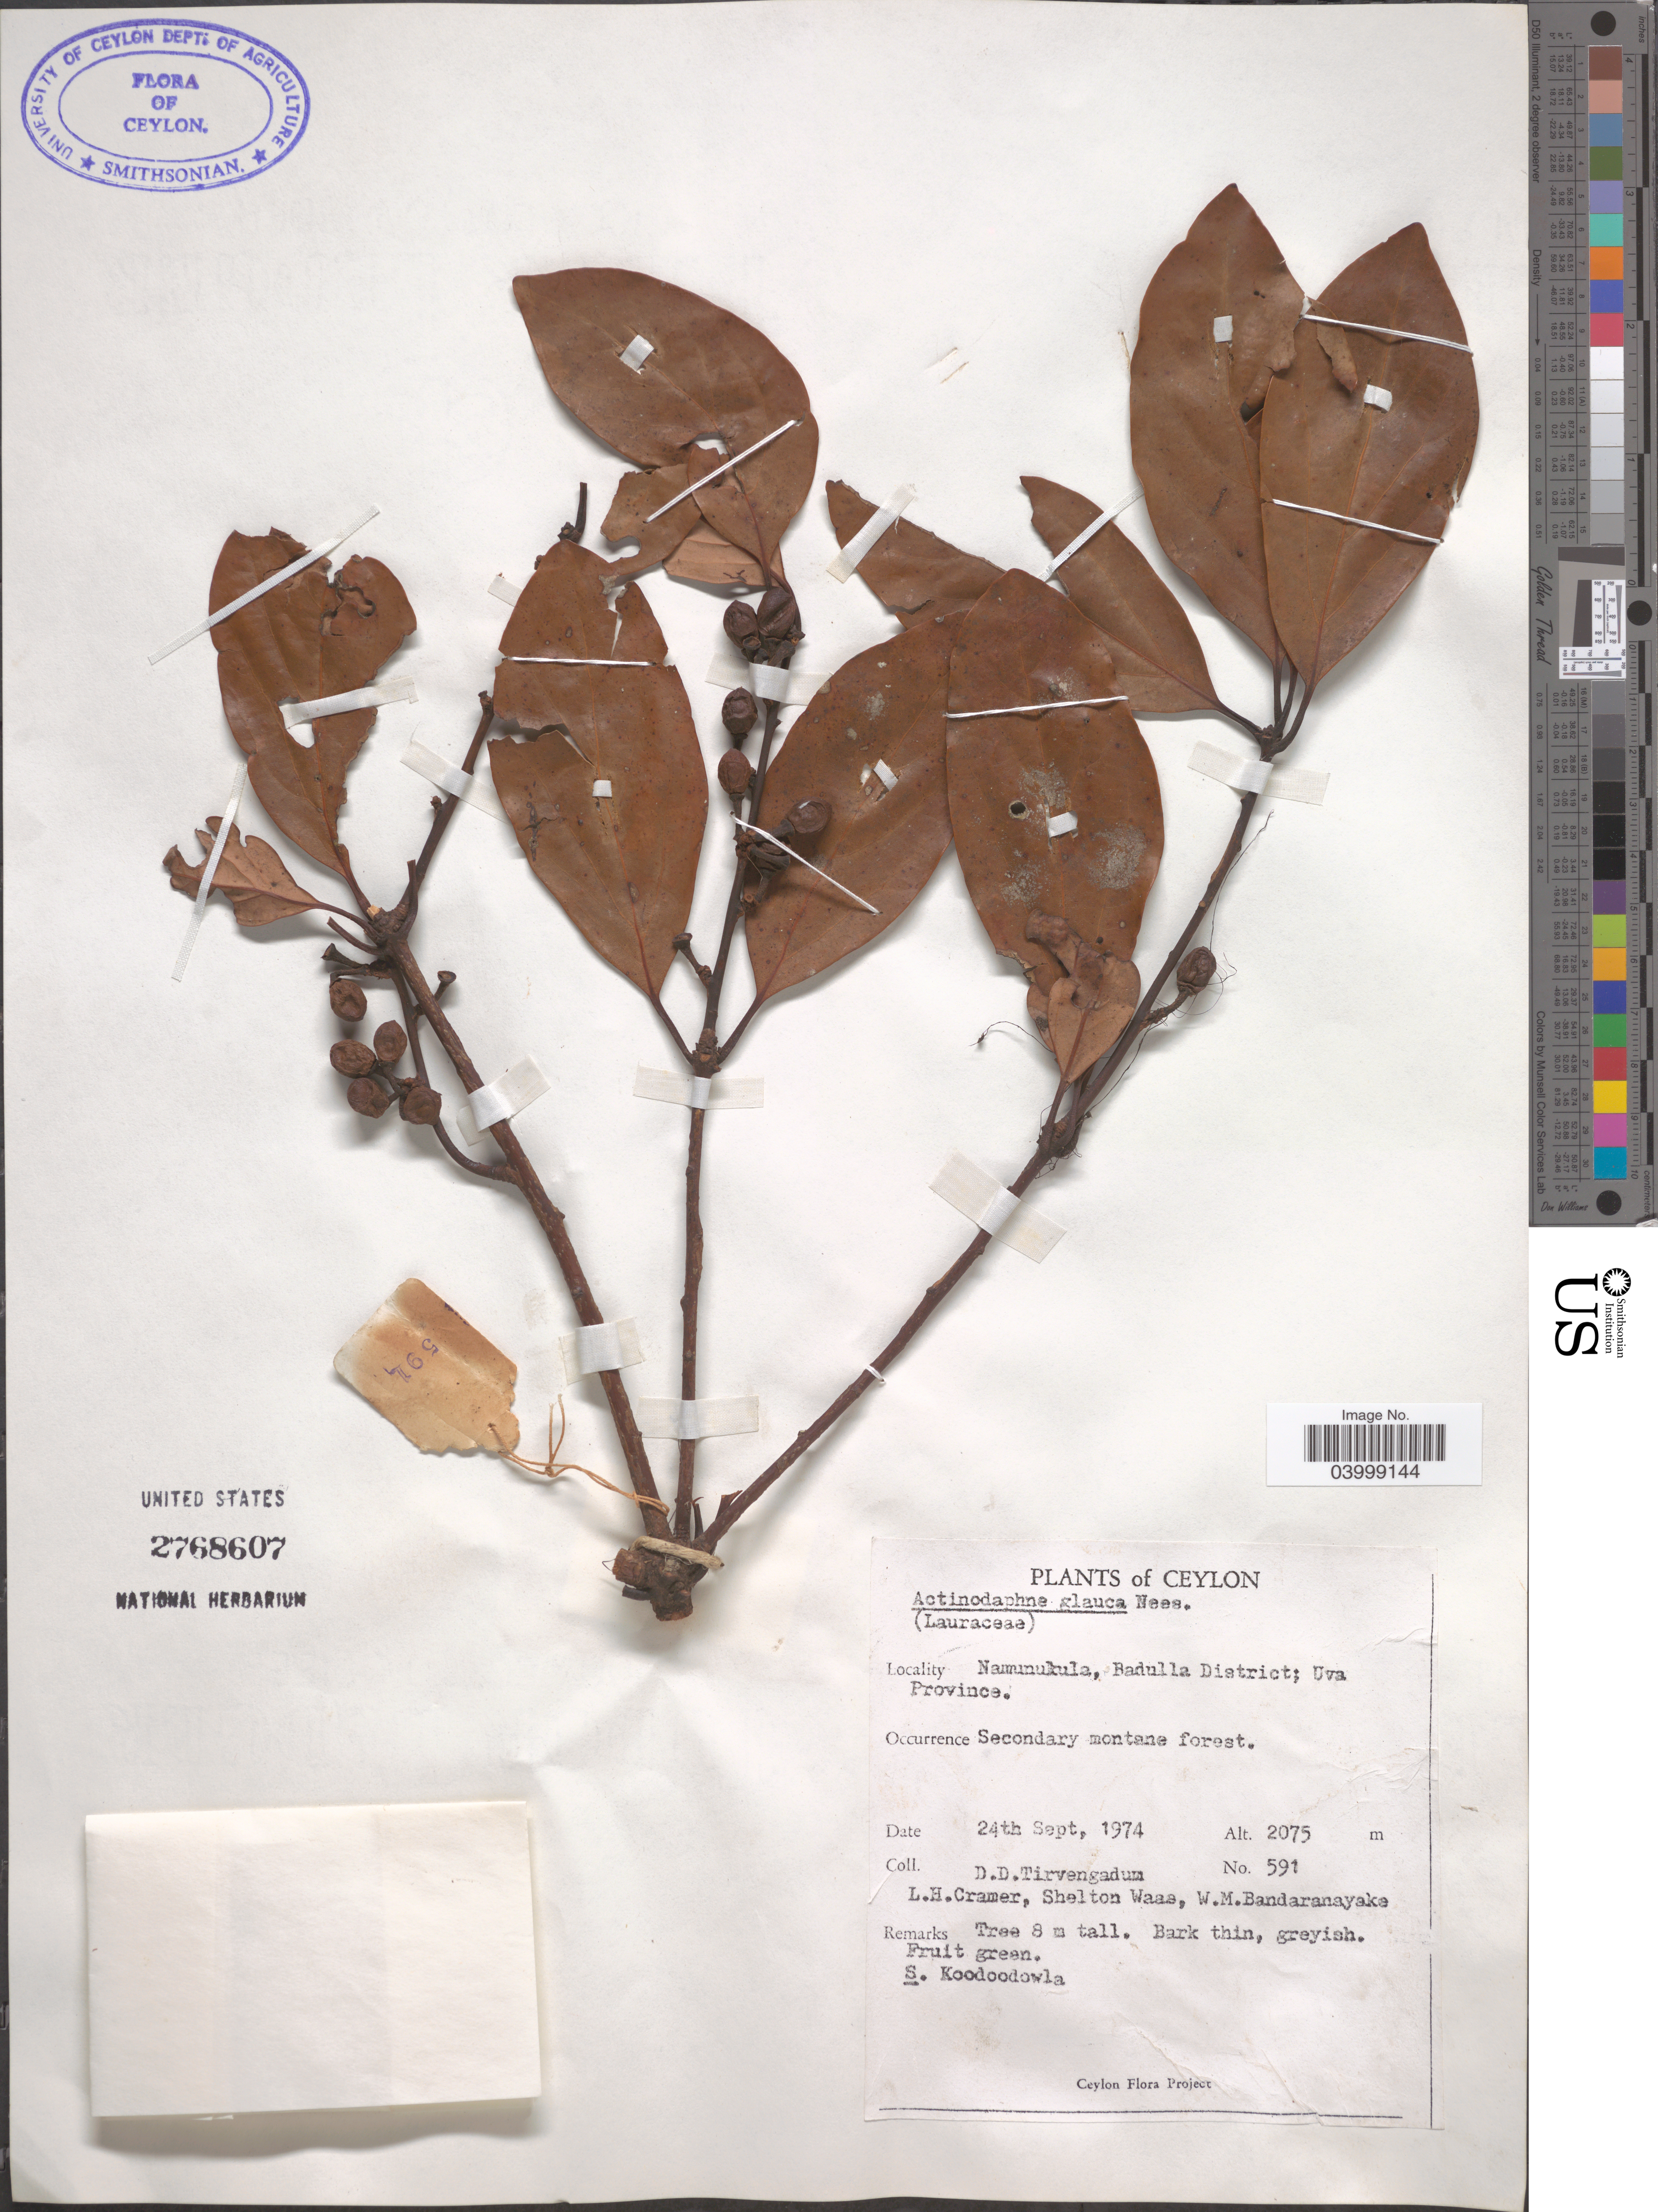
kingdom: Plantae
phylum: Tracheophyta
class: Magnoliopsida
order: Laurales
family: Lauraceae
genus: Actinodaphne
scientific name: Actinodaphne glauca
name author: Nees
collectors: D. Tirvengadum, L. H. Cramer, S. Waas & W. Bandaranayake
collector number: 591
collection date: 1974-09-24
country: Sri Lanka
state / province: Uva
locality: Ceylon. Namunukula, Badulla District.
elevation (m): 2075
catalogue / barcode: US 2768607